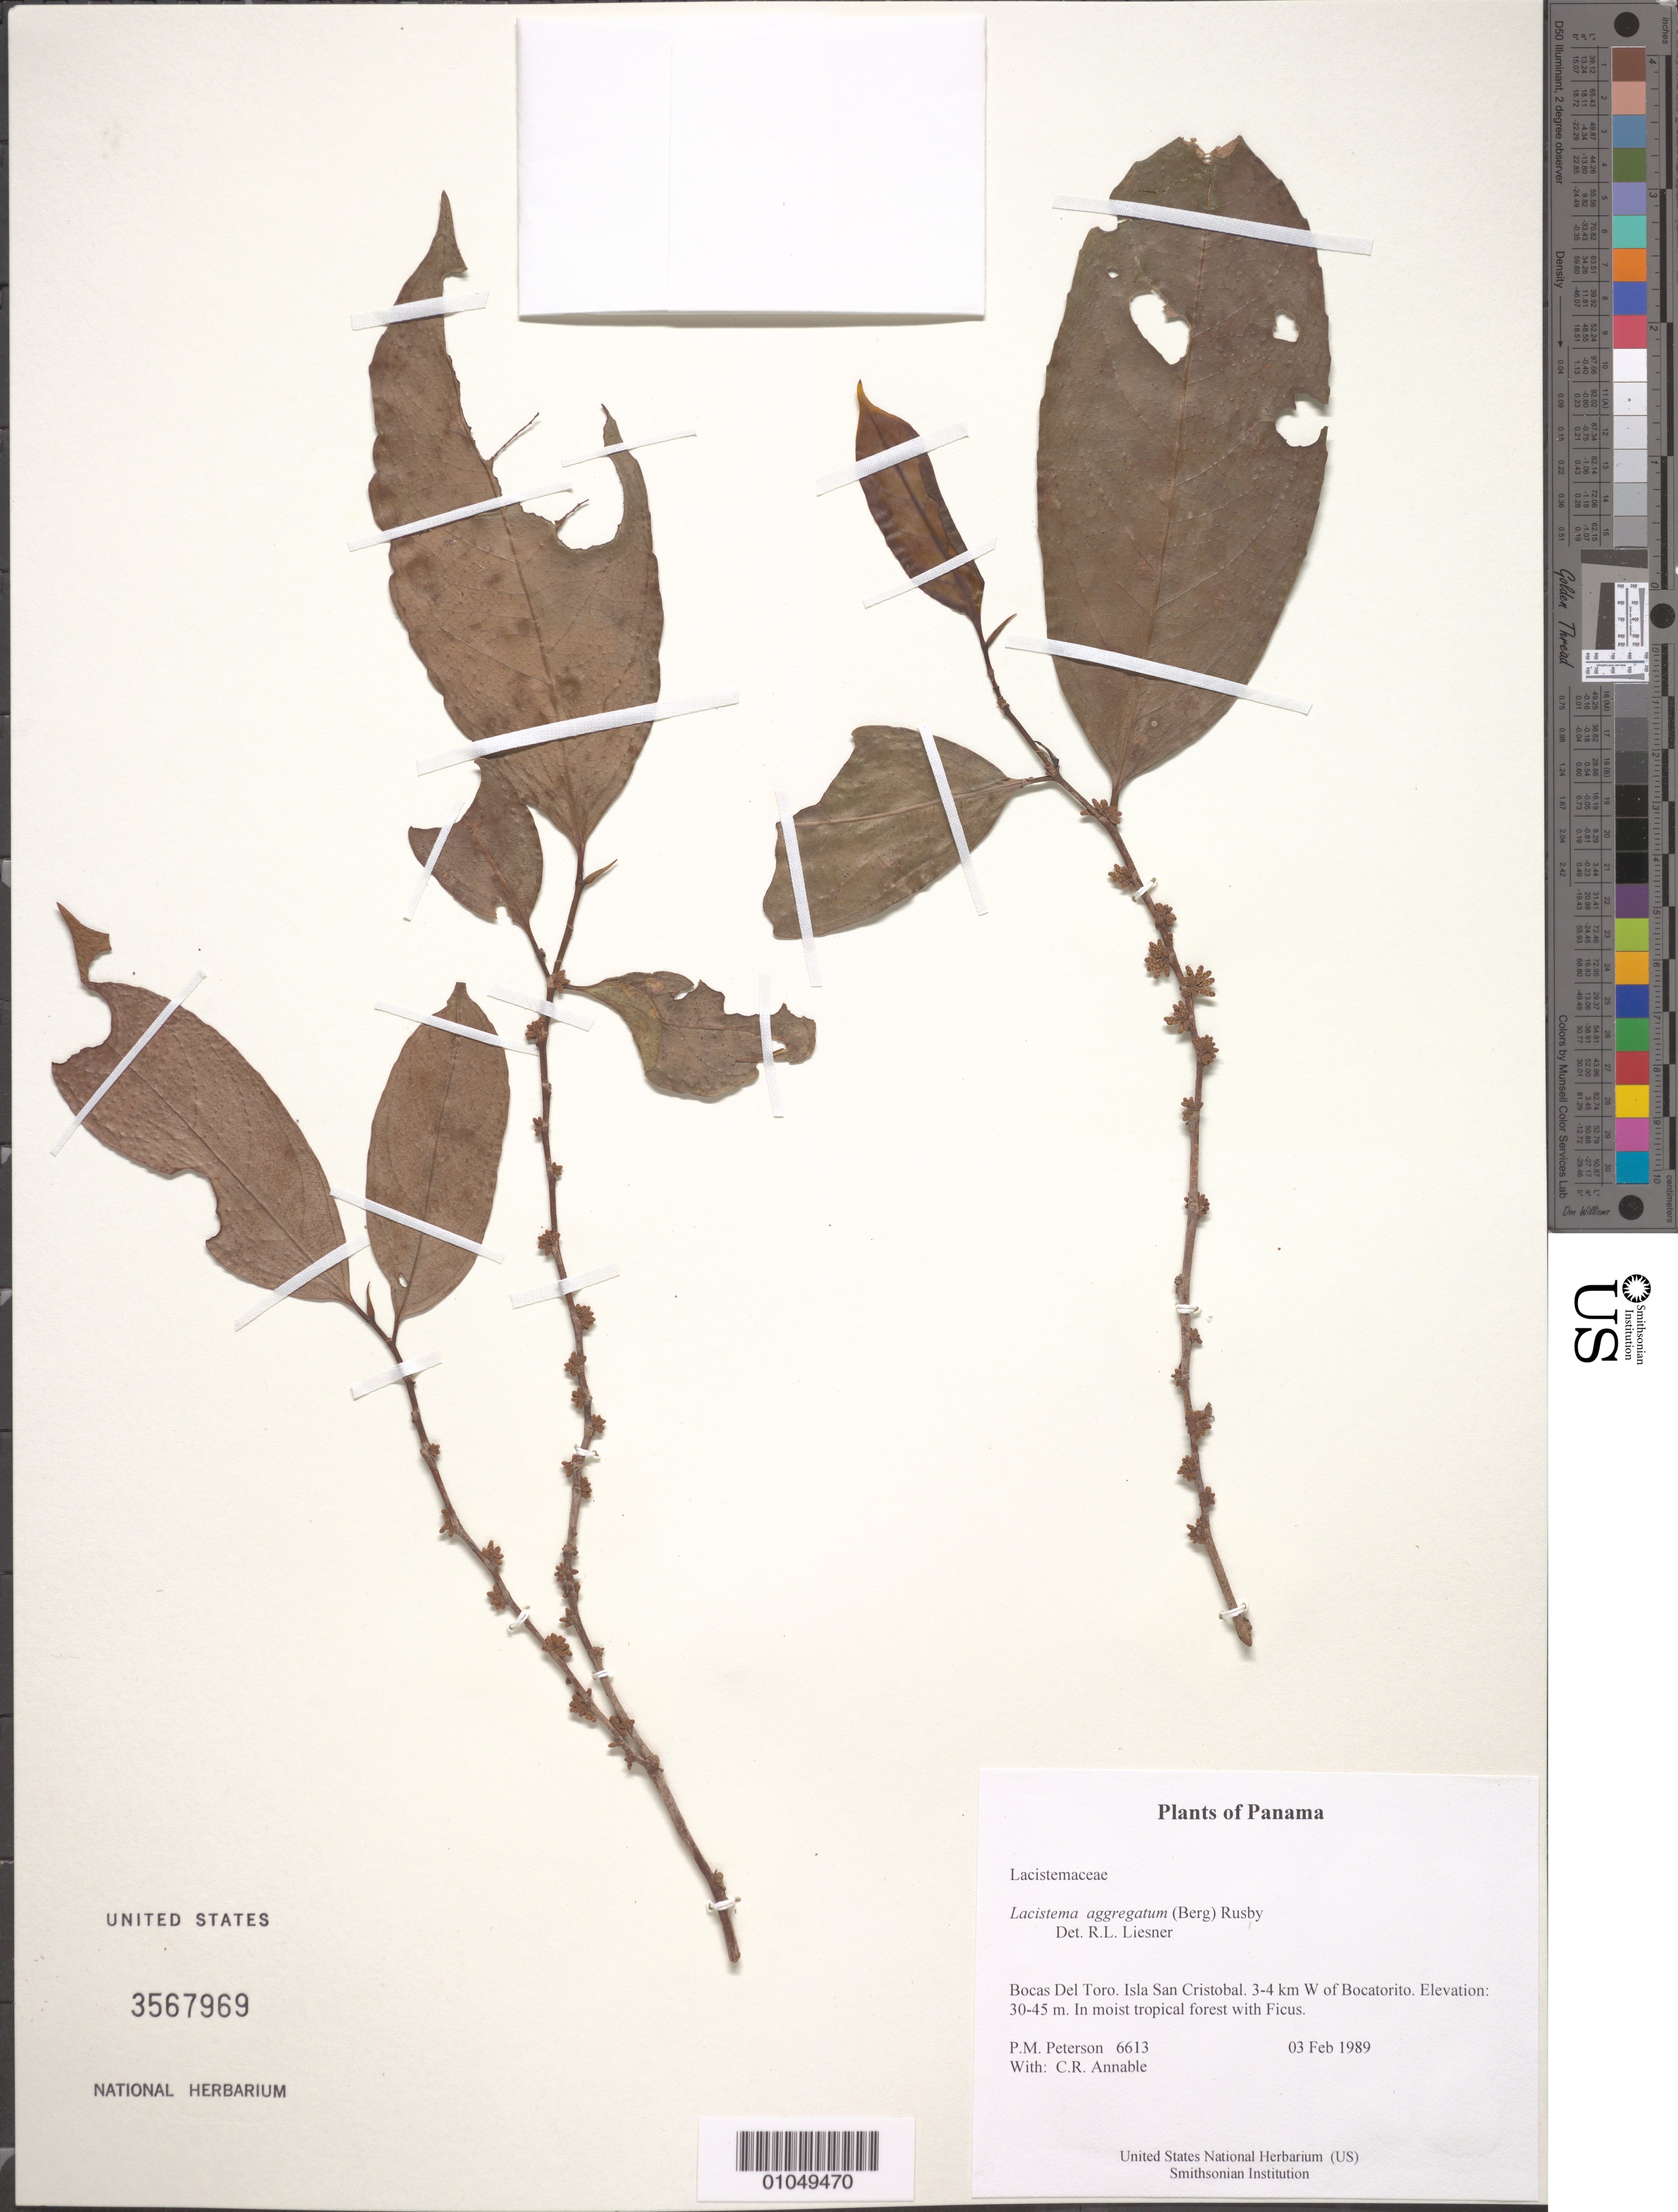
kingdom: Plantae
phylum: Tracheophyta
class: Magnoliopsida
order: Malpighiales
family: Lacistemataceae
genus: Lacistema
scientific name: Lacistema aggregatum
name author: (P.J. Bergius) Rusby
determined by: Liesner, R. L.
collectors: P. M. Peterson & C. R. Annable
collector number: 06613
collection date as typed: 03 Feb 1989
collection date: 1989-02-03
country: Panama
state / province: Bocas del Toro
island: San Cristobal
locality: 3-4 km W of Bocatorito.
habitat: In moist tropical forest with Ficus.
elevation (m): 30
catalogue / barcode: US 3567969